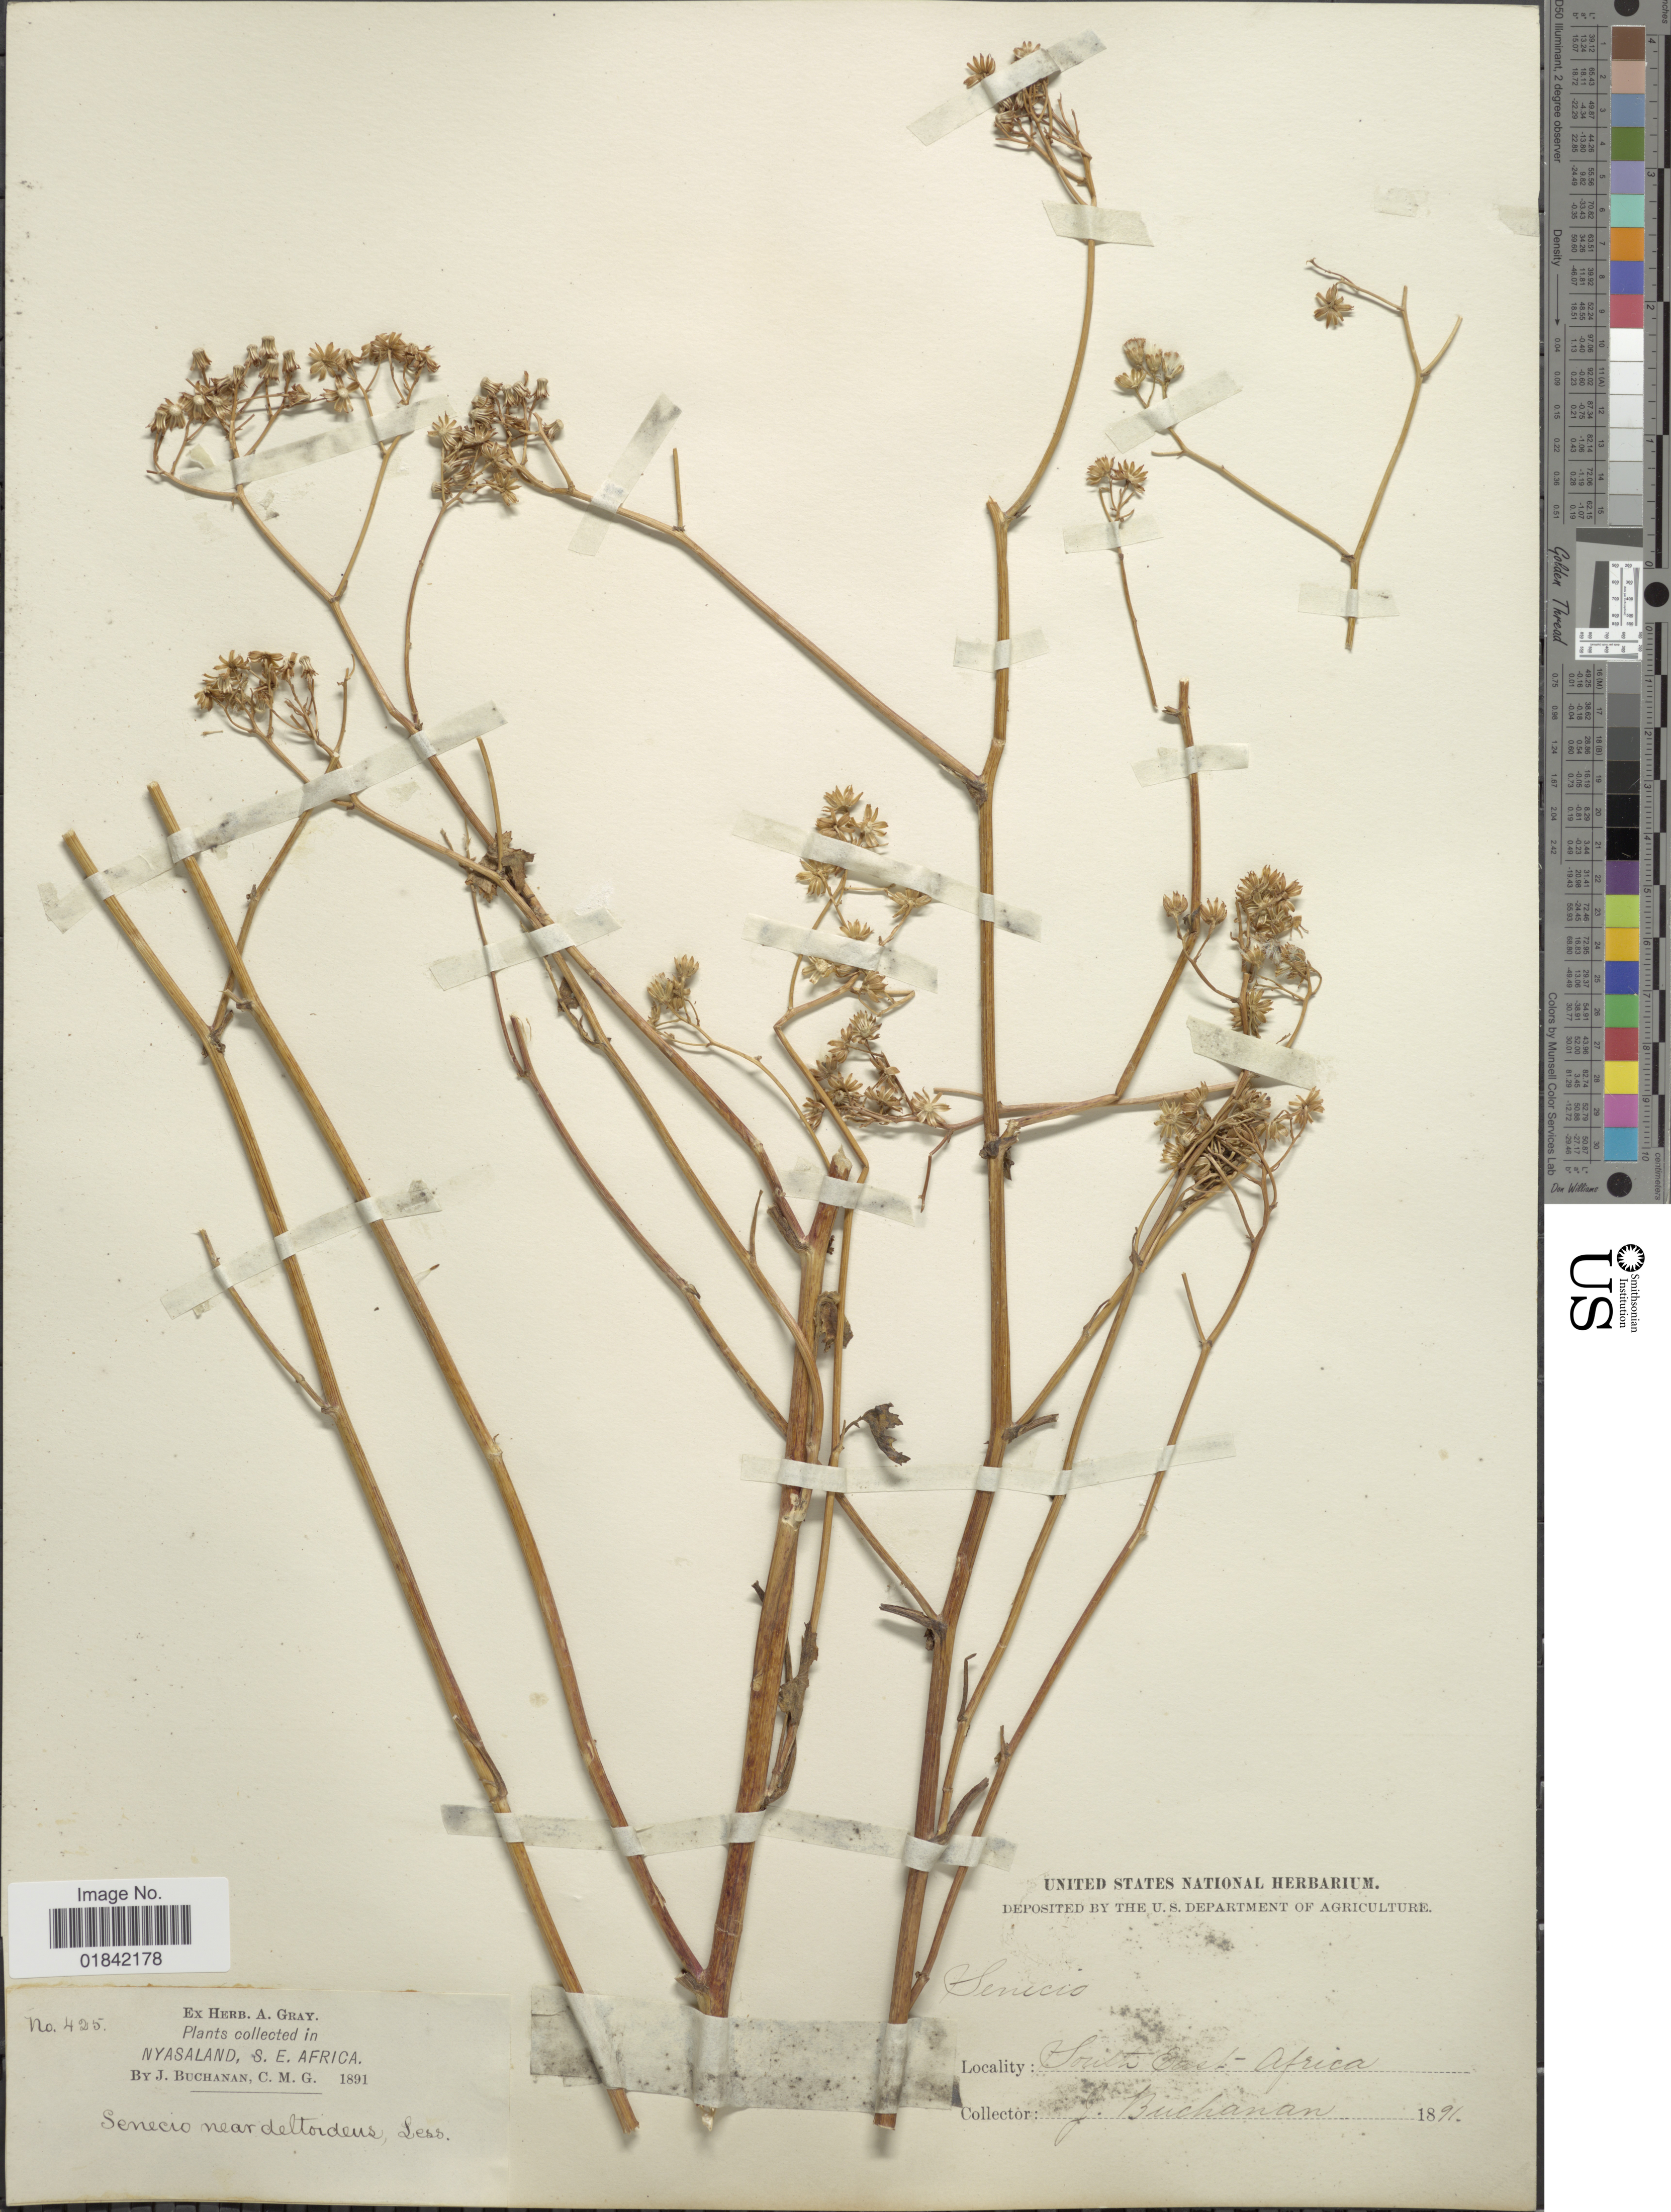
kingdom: Plantae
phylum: Tracheophyta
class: Magnoliopsida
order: Asterales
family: Asteraceae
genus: Senecio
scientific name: Senecio deltoideus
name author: Less.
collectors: J. Buchanan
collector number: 425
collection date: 1891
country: Malawi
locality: Nyassaland, S. E. Africa, South East-Africa